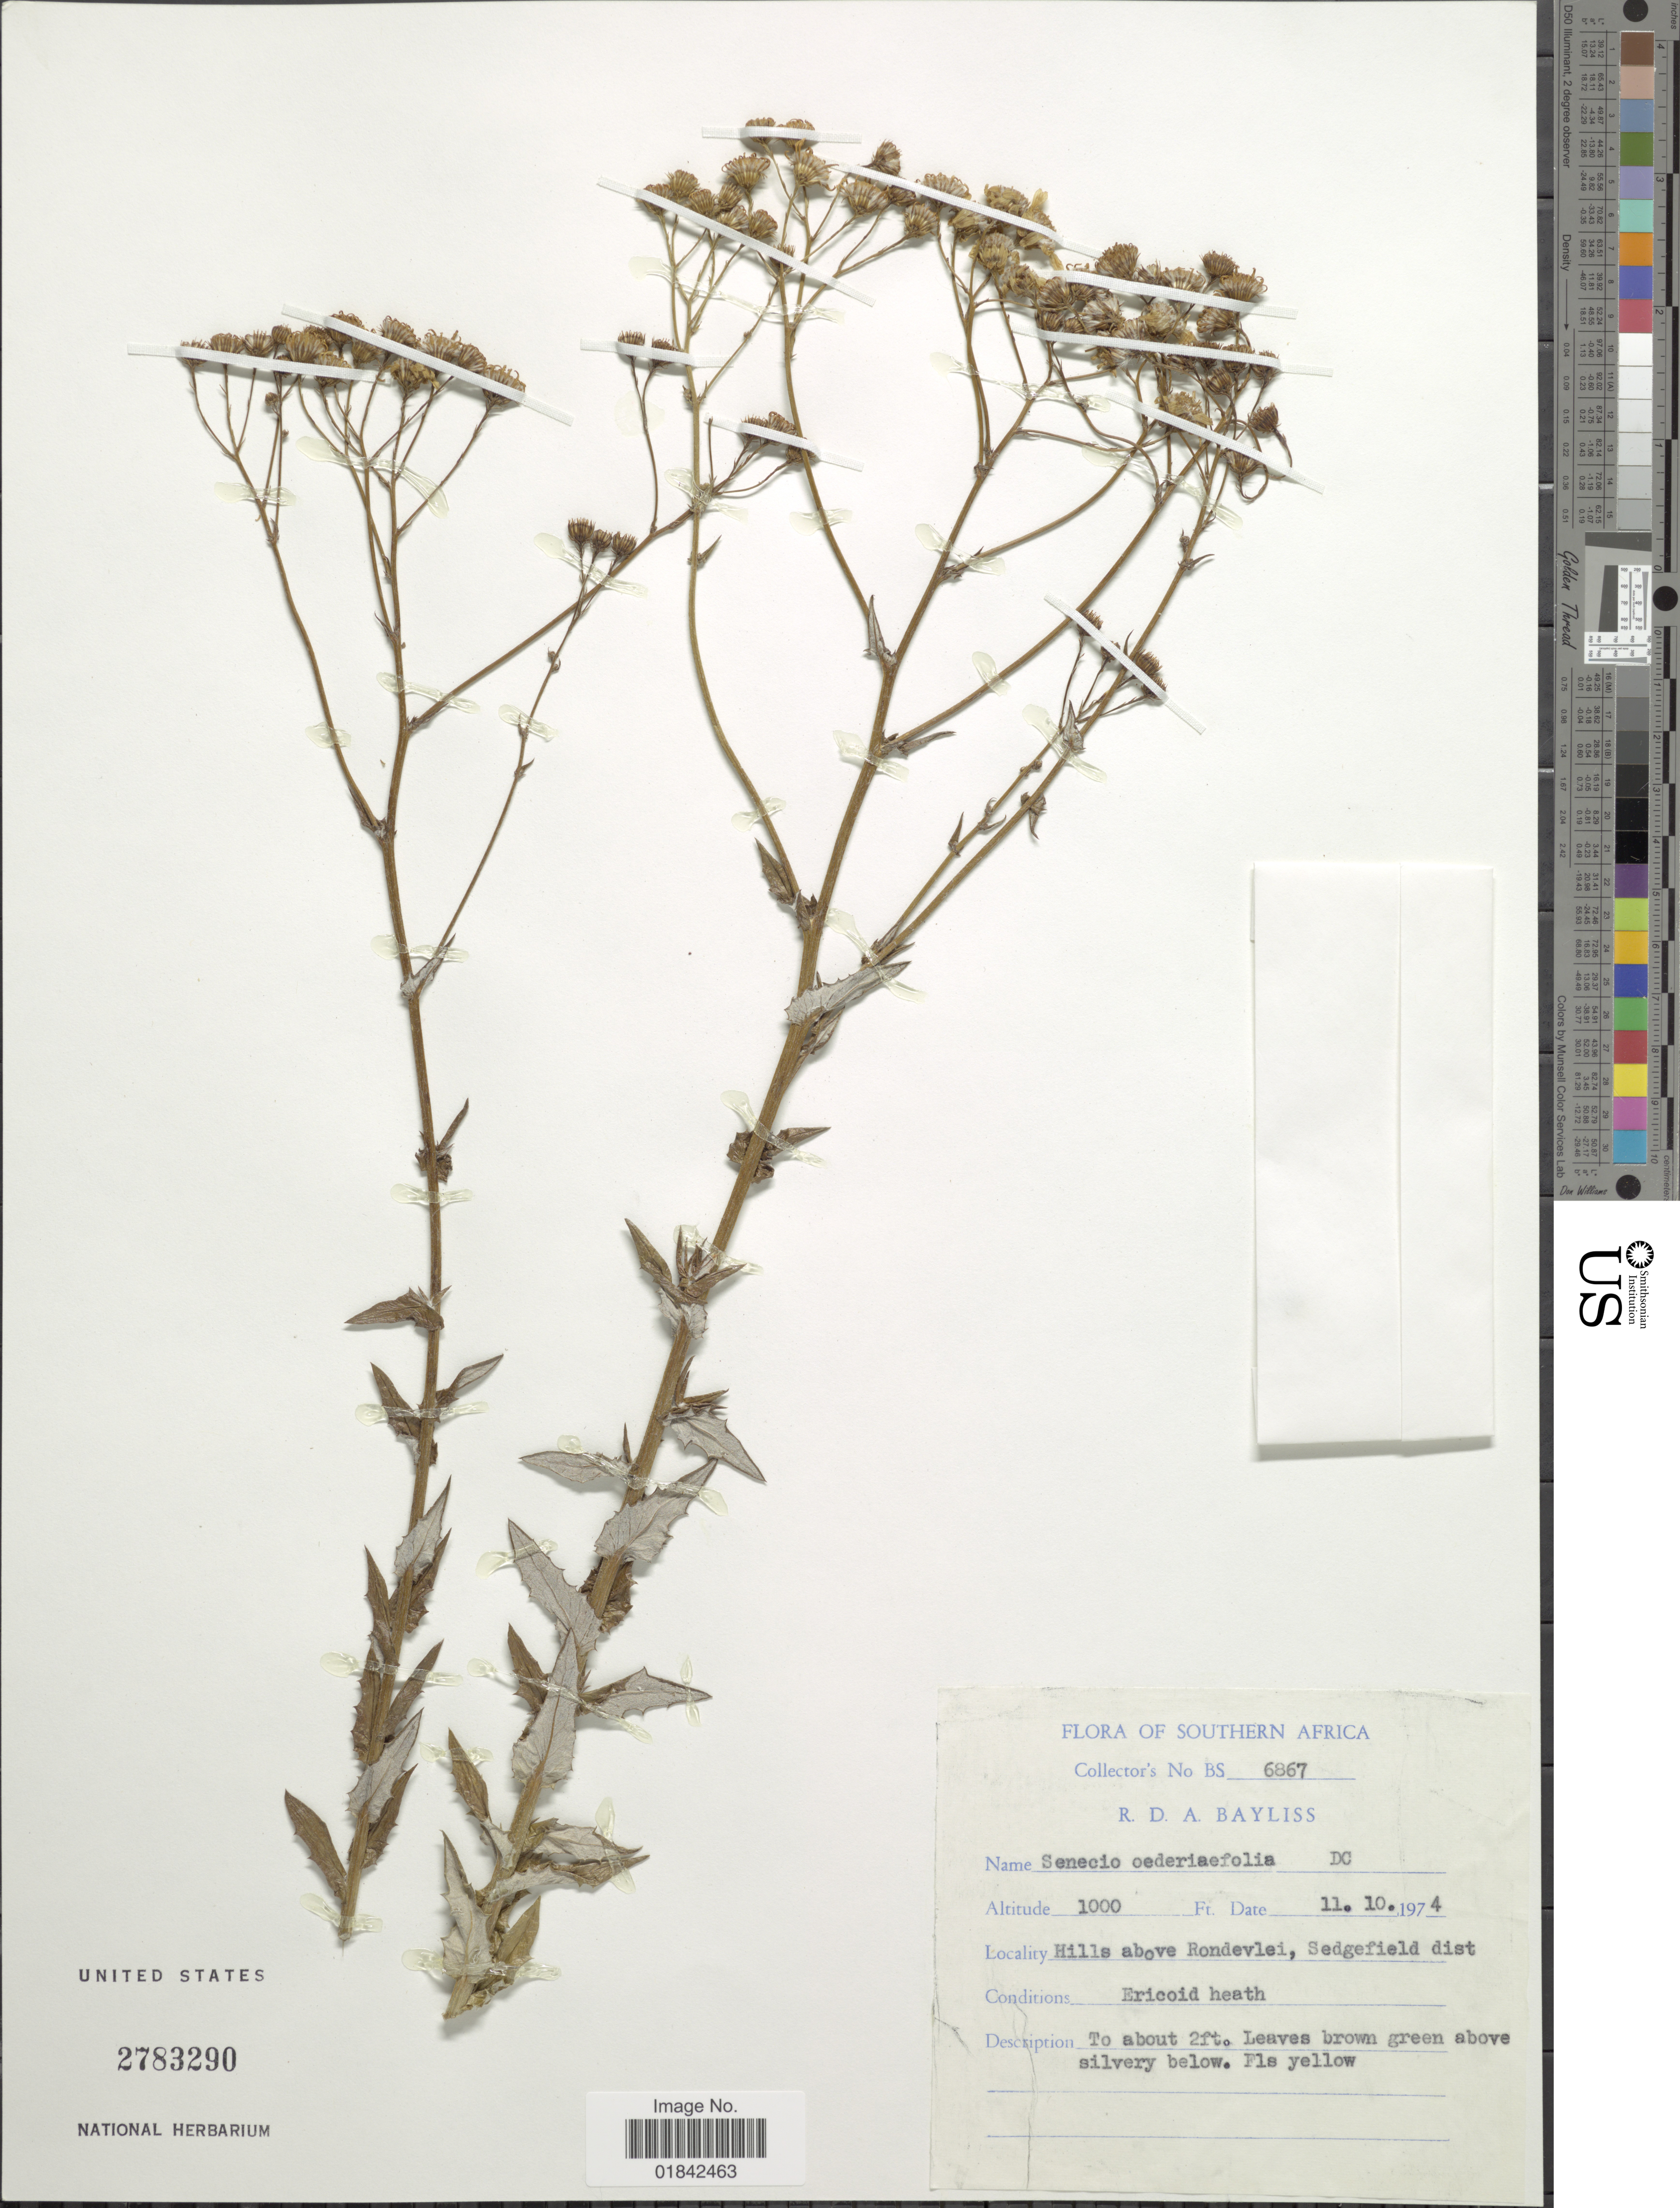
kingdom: Plantae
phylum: Tracheophyta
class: Magnoliopsida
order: Asterales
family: Asteraceae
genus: Senecio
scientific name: Senecio oederiaefolius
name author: DC.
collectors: R. Bayliss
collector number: BS6867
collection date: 1974-10-11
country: South Africa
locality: Hills above Rondevlei, Sedgefield dist.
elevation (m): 305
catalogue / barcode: US 2783290